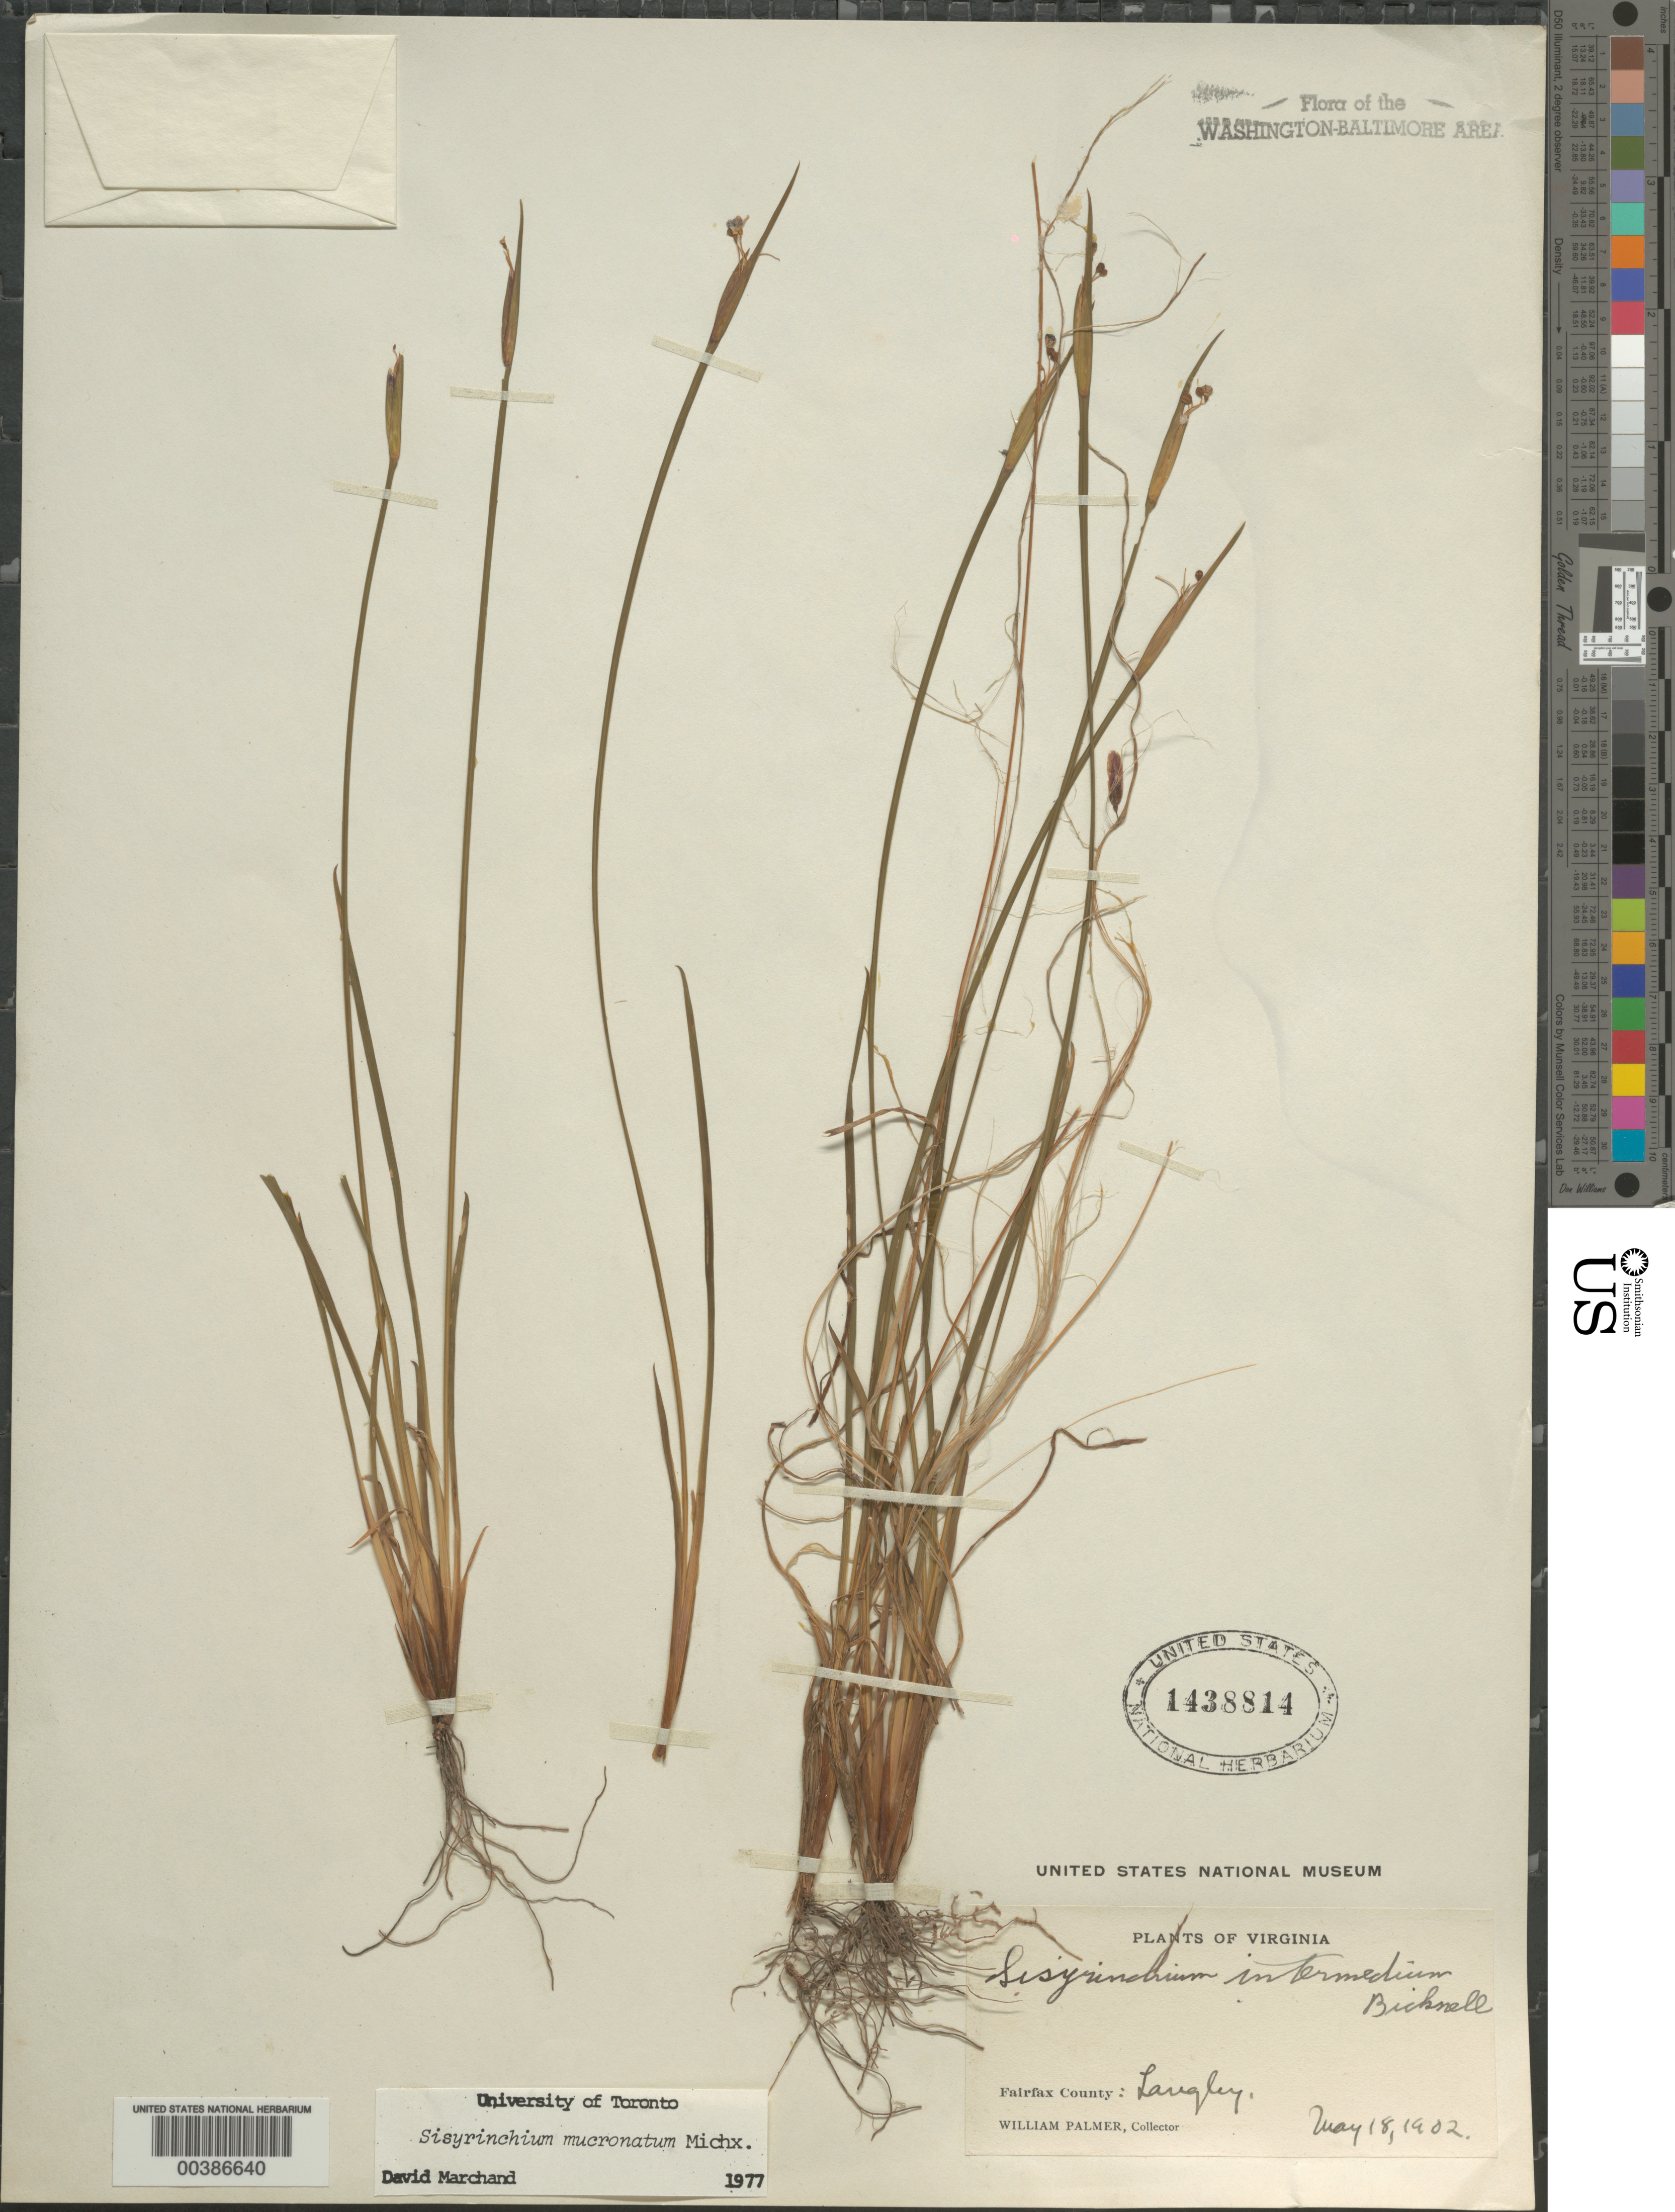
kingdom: Plantae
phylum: Tracheophyta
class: Liliopsida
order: Asparagales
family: Iridaceae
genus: Sisyrinchium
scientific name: Sisyrinchium mucronatum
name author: Michx.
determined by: Marchand, D.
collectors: W. Palmer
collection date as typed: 18 May 1902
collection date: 1902-05-18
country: United States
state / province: Virginia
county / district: Fairfax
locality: Langley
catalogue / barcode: US 1438814